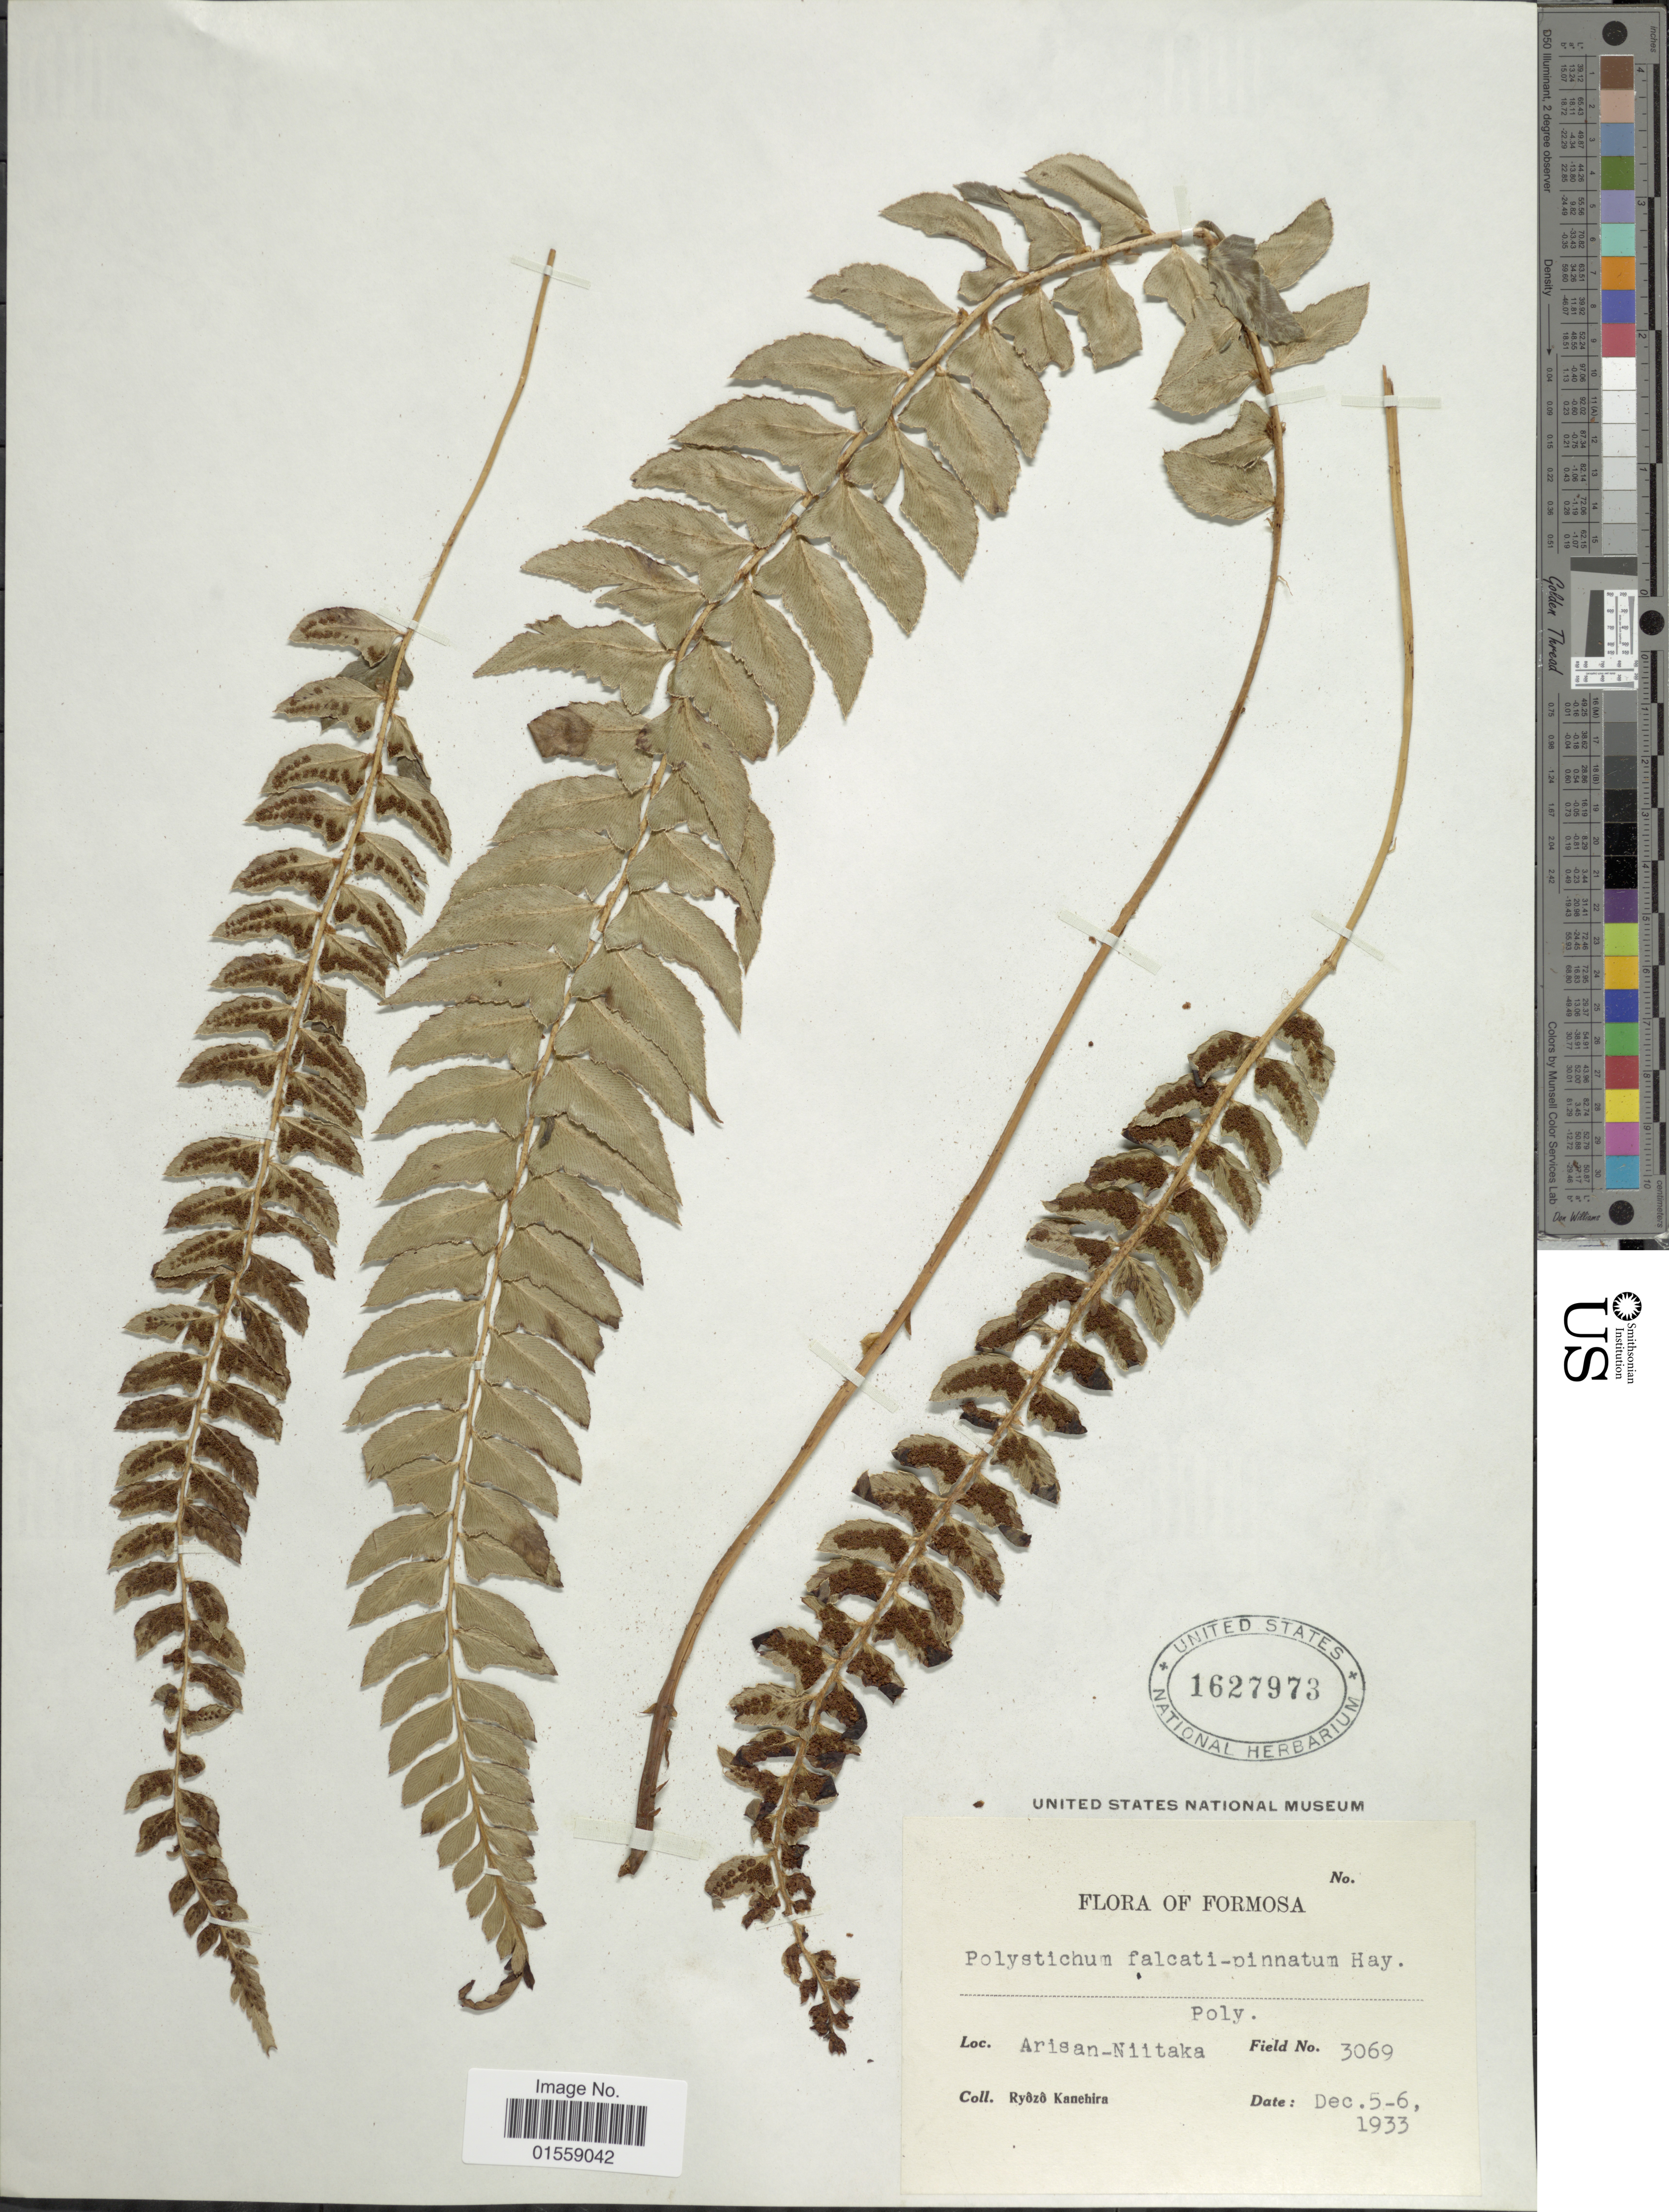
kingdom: Plantae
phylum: Tracheophyta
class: Polypodiopsida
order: Polypodiales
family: Dryopteridaceae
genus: Polystichum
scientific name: Polystichum falcatipinnum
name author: Hayata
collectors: R. Kanehira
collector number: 3069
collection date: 1933-12-05/1933-12-06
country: Taiwan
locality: Arisan-Niitaka, Formosa.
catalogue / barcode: US 1627973